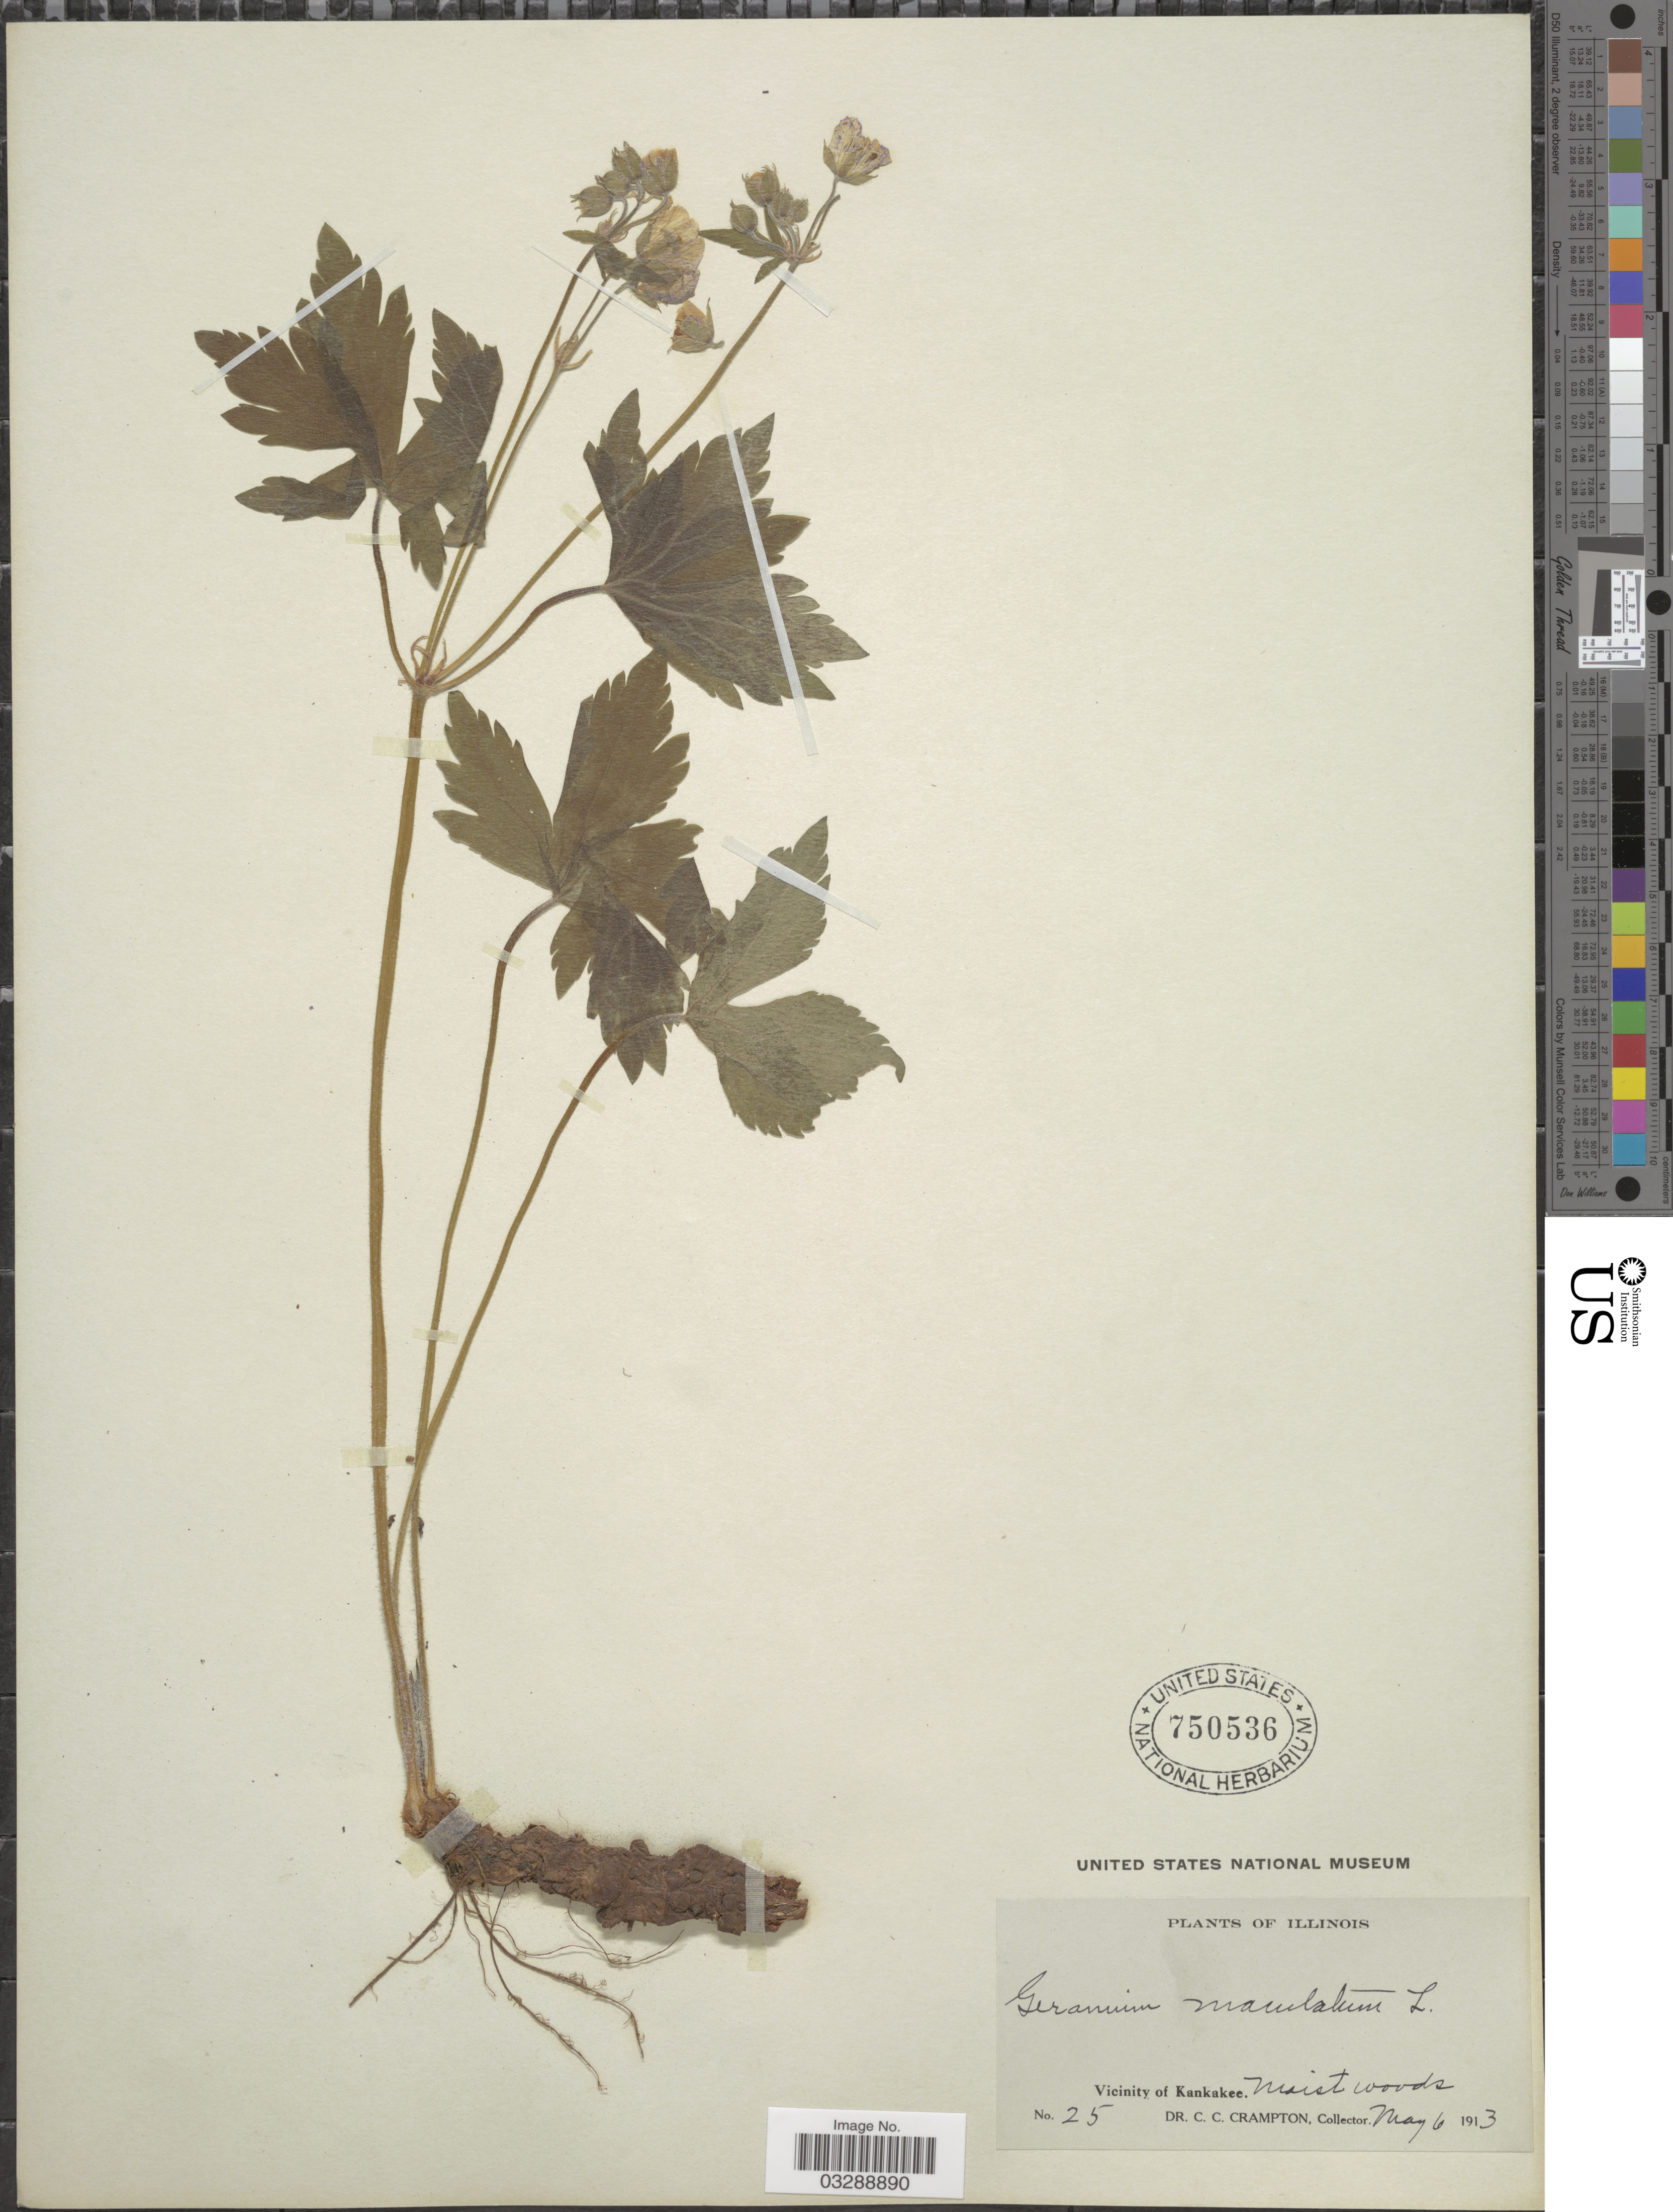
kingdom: Plantae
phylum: Tracheophyta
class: Magnoliopsida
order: Geraniales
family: Geraniaceae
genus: Geranium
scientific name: Geranium maculatum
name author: L.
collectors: C. Crampton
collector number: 25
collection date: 1913-05-06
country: United States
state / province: Illinois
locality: Vicinity of Kankakee.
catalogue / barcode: US 750536